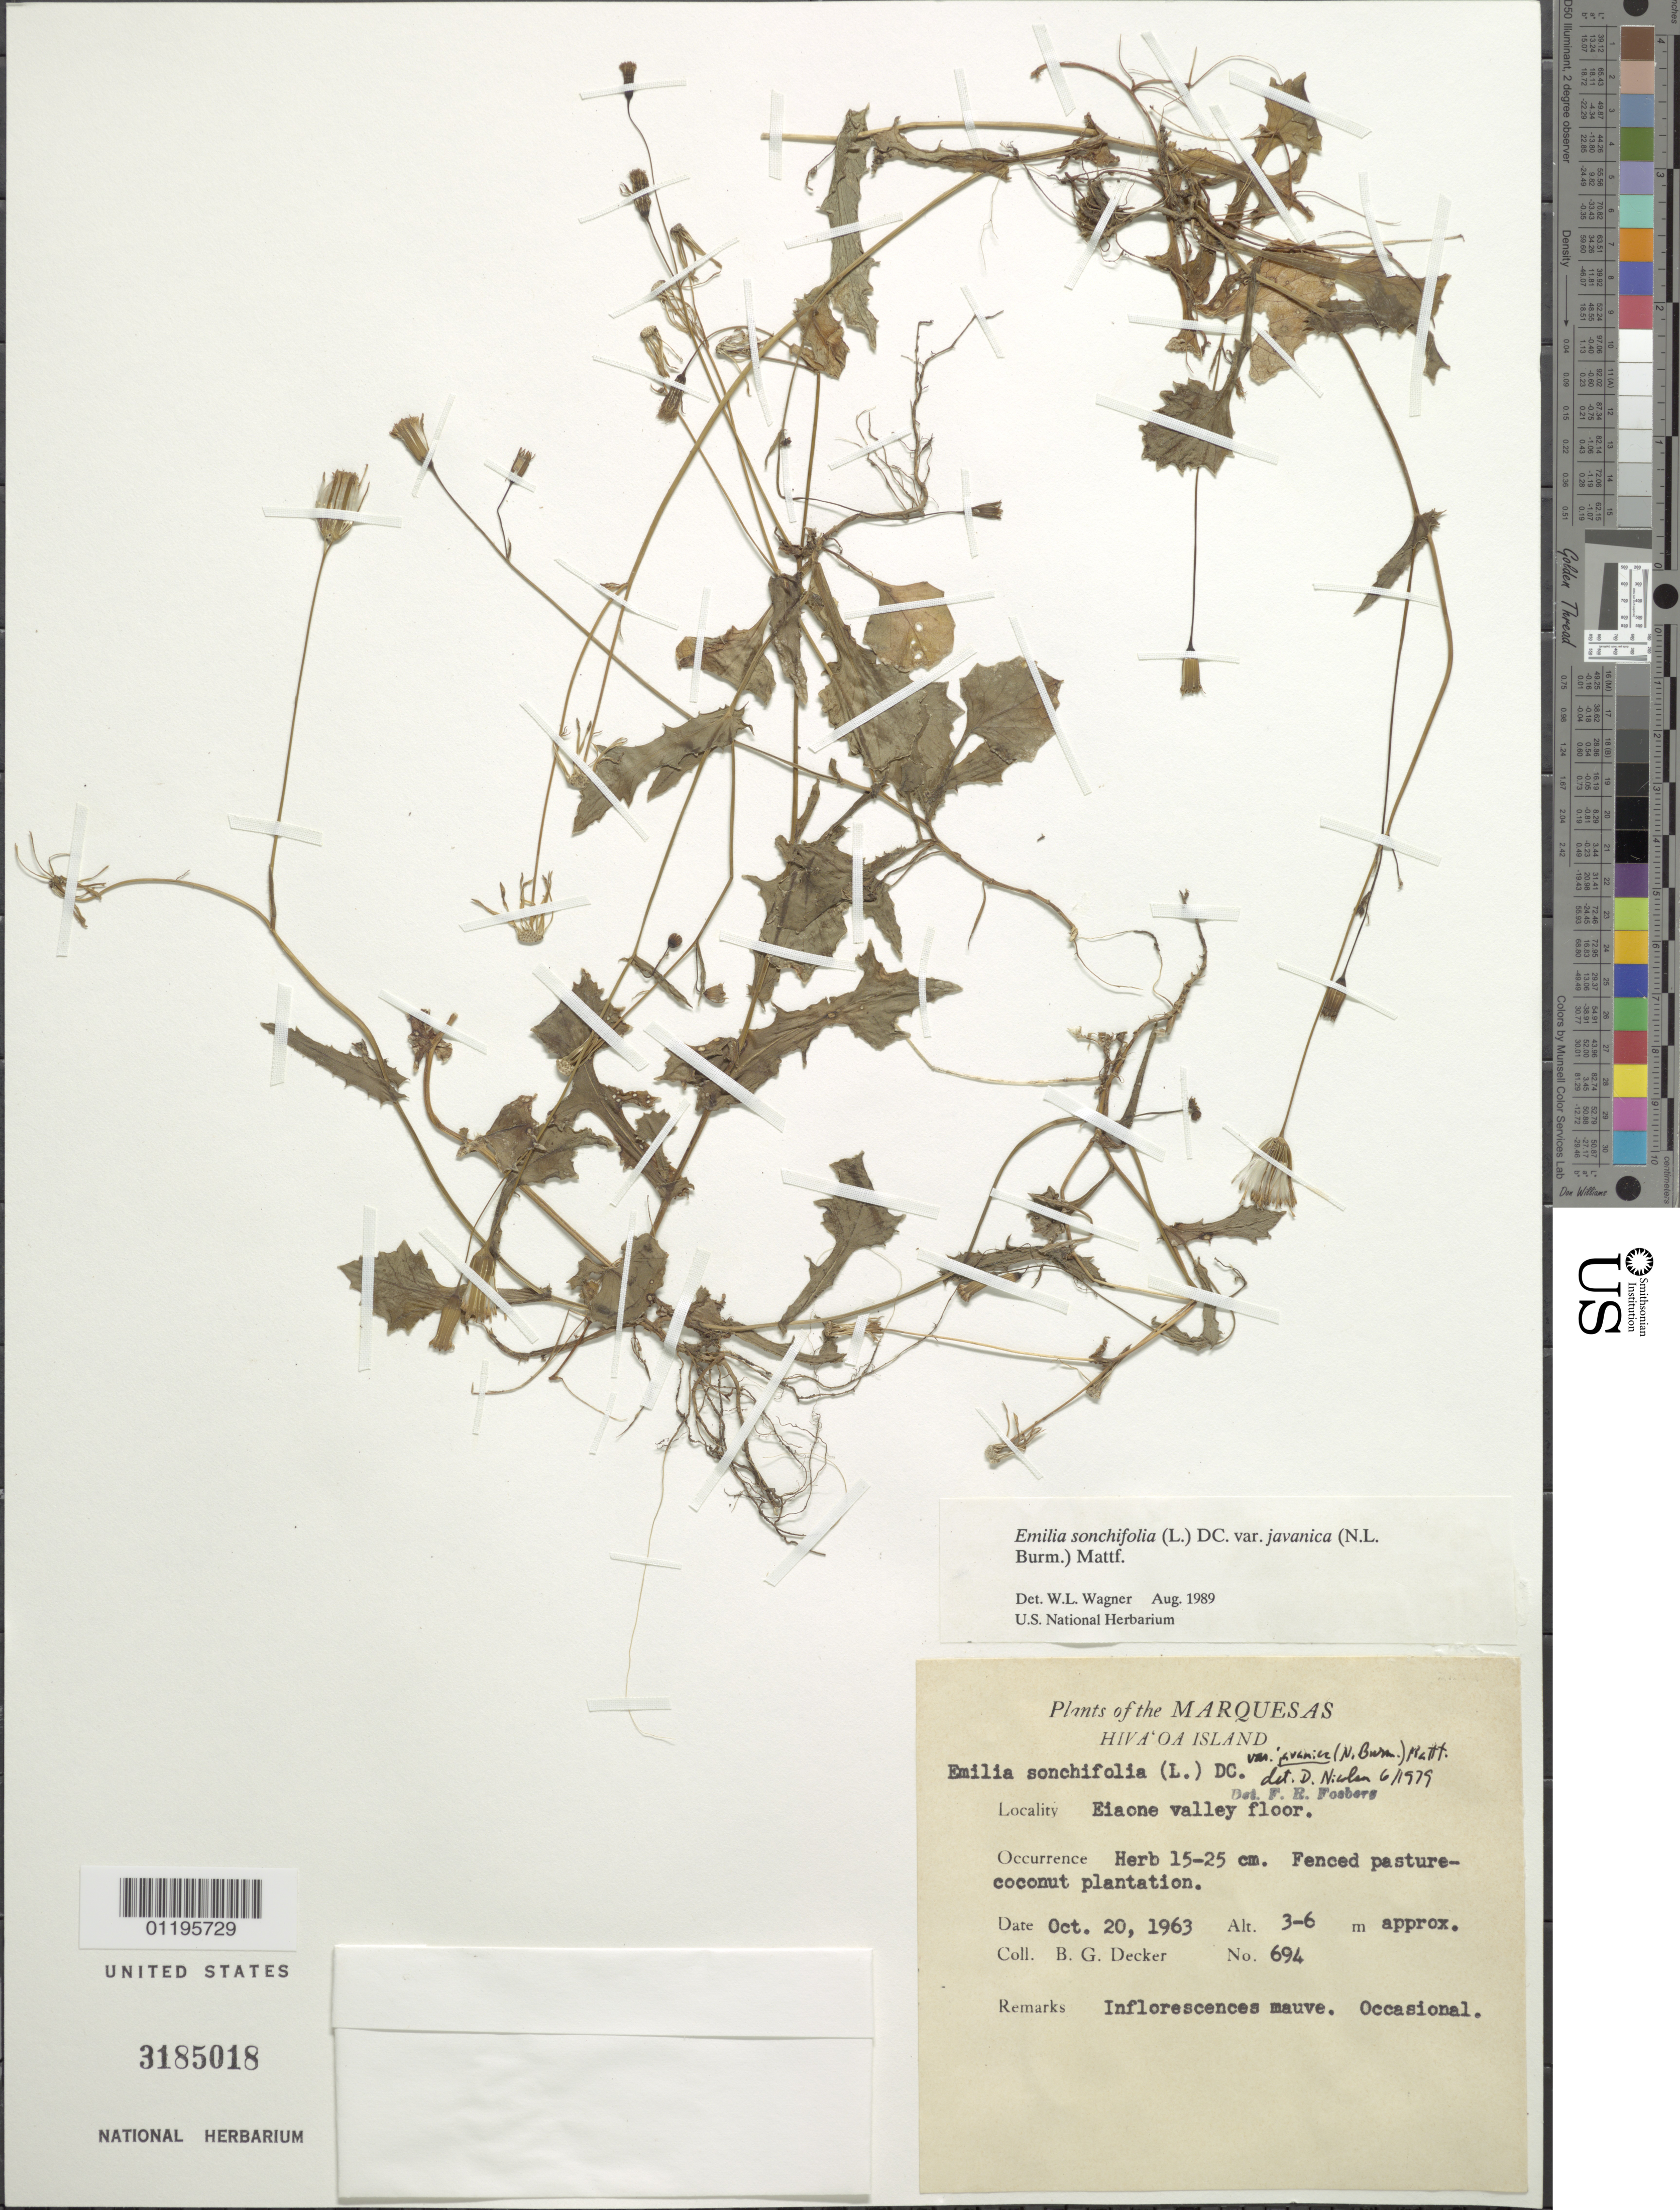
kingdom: Plantae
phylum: Tracheophyta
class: Magnoliopsida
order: Asterales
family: Asteraceae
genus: Emilia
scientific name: Emilia sonchifolia var. javanica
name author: (Burm. f.) Mattf.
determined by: Wagner, W. L., (BOT), Smithsonian Institution - National Museum of Natural History (UNITED STATES)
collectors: B. G. Decker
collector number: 694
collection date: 1963-10-20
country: French Polynesia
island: Hiva Oa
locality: Eiaone Valley floor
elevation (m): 3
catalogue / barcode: US 3185018